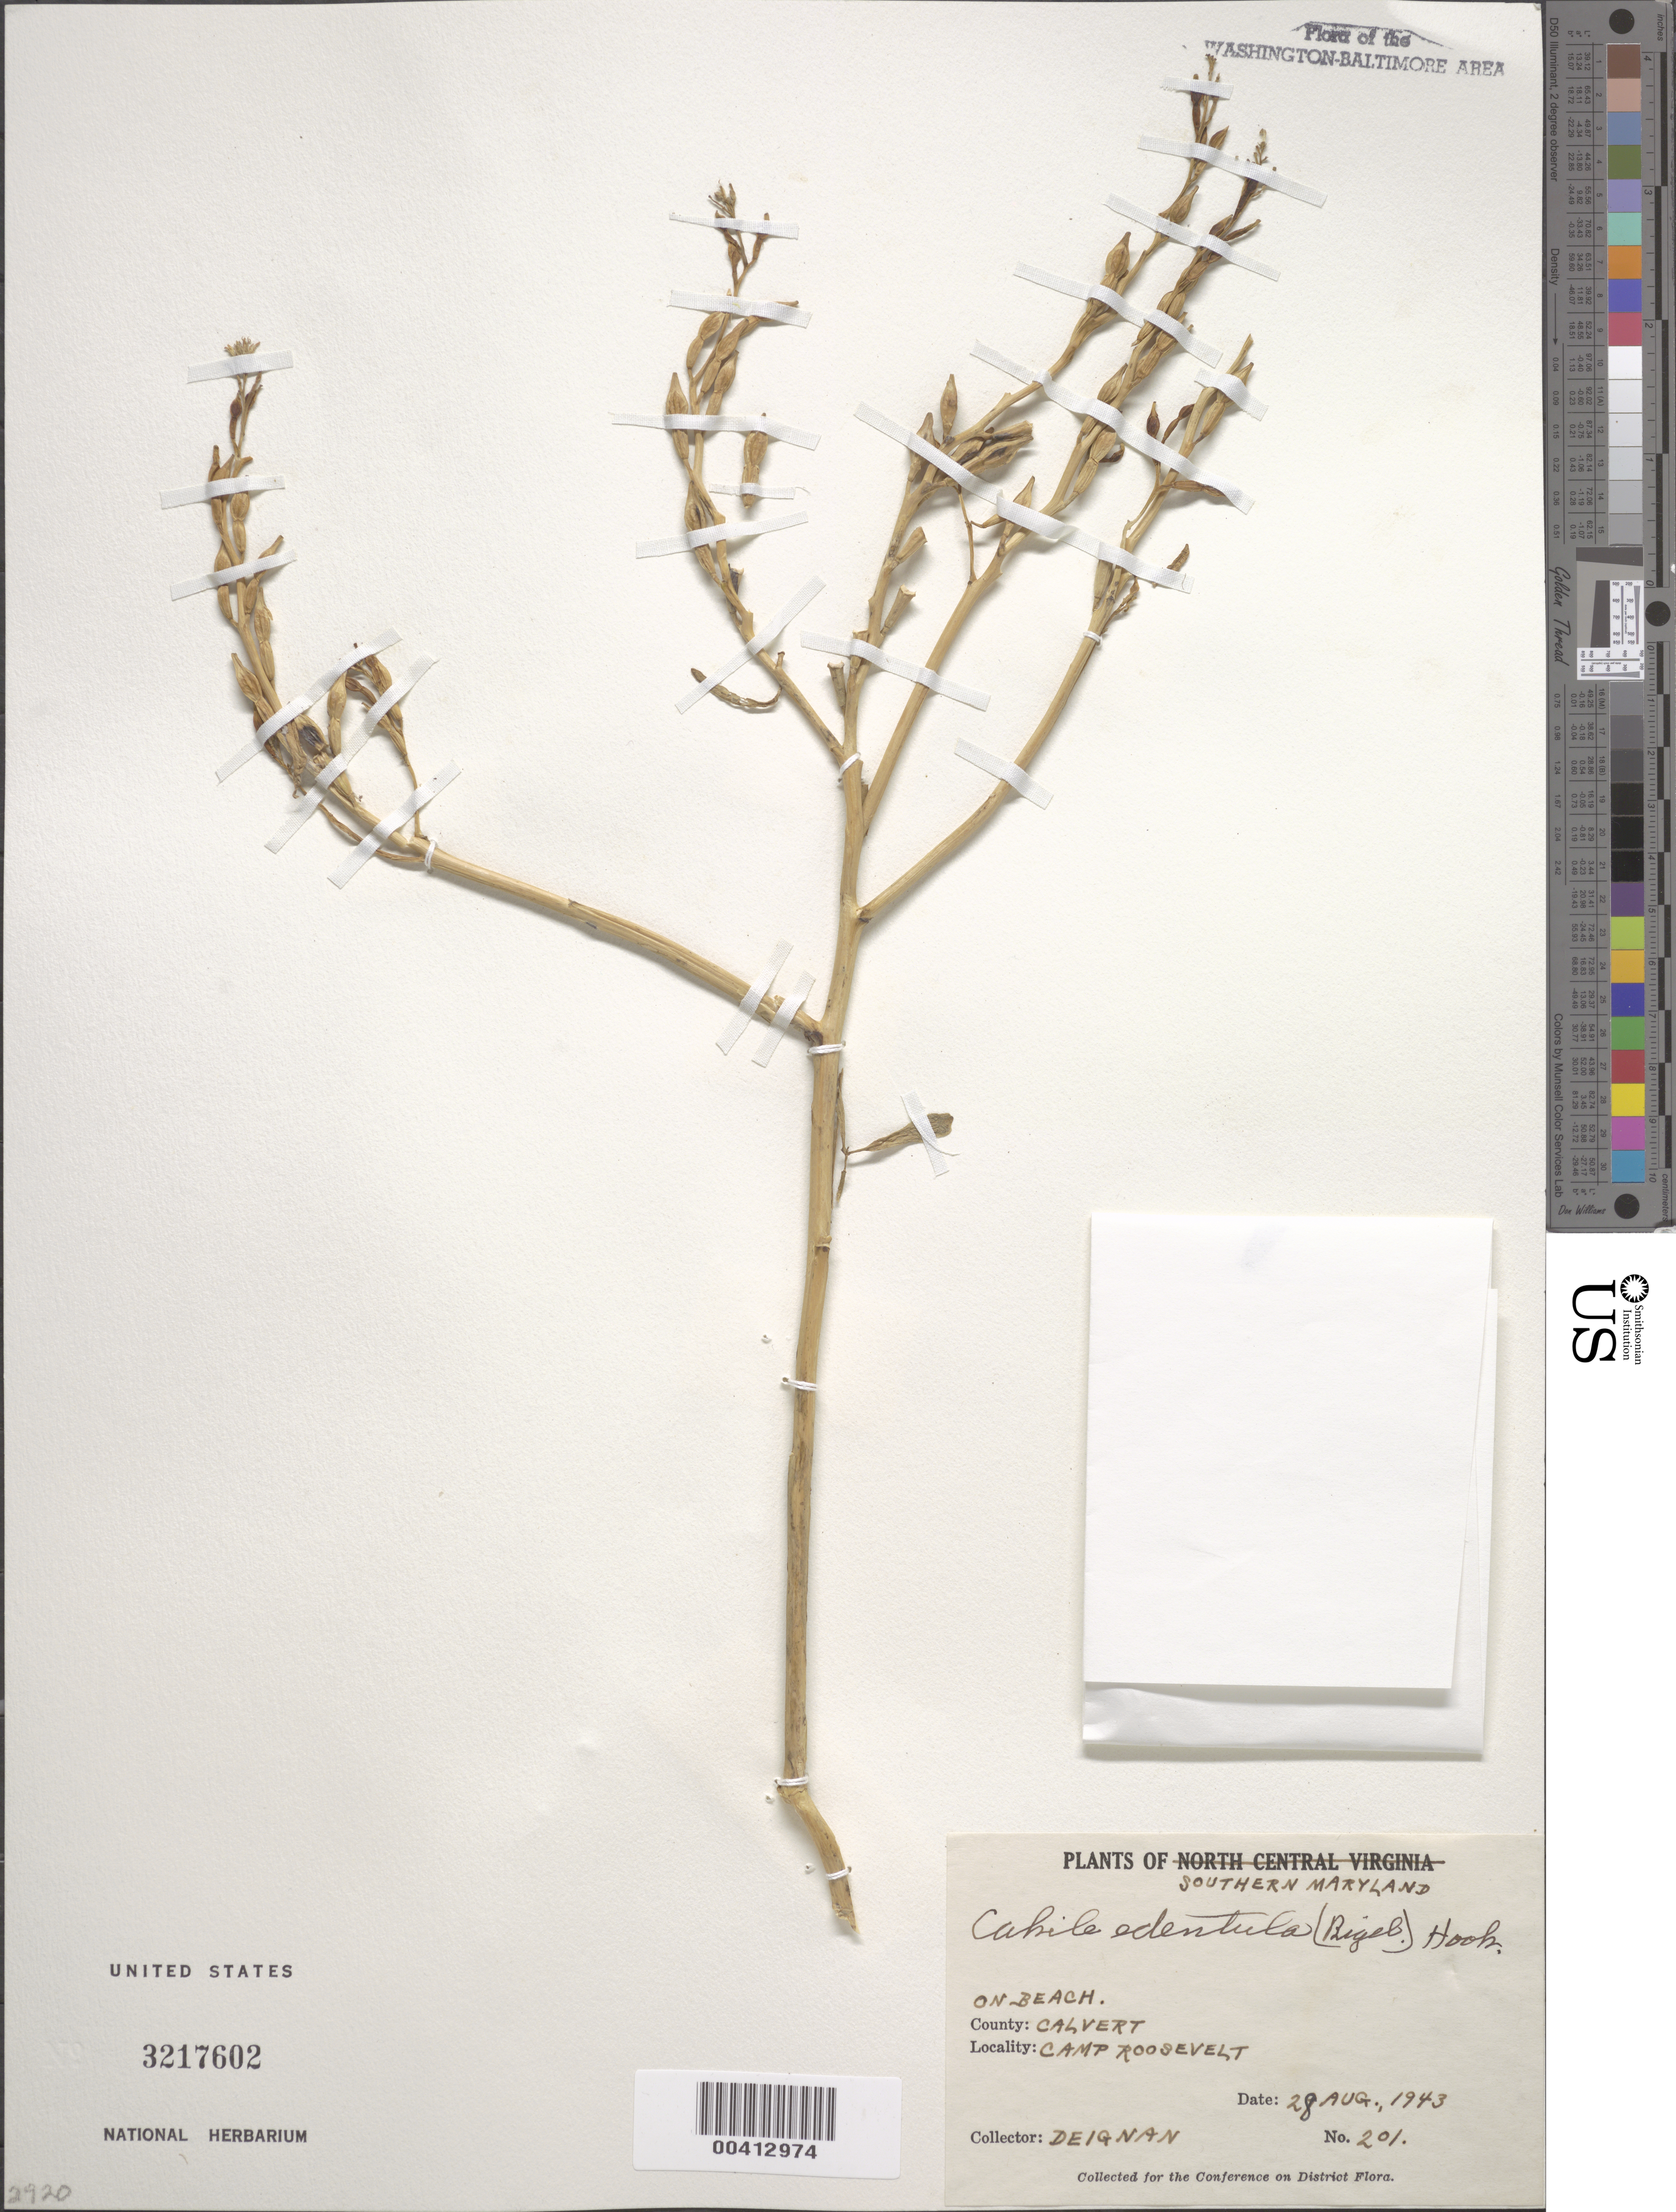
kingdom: Plantae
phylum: Tracheophyta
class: Magnoliopsida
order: Brassicales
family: Brassicaceae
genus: Cakile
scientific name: Cakile edentula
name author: (Bigelow) Hook.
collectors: H. Deignan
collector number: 201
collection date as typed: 28 Aug 1943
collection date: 1943-08-28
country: United States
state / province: Maryland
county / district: Calvert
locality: Camp Roosevelt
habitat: On beach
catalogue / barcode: US 3217602